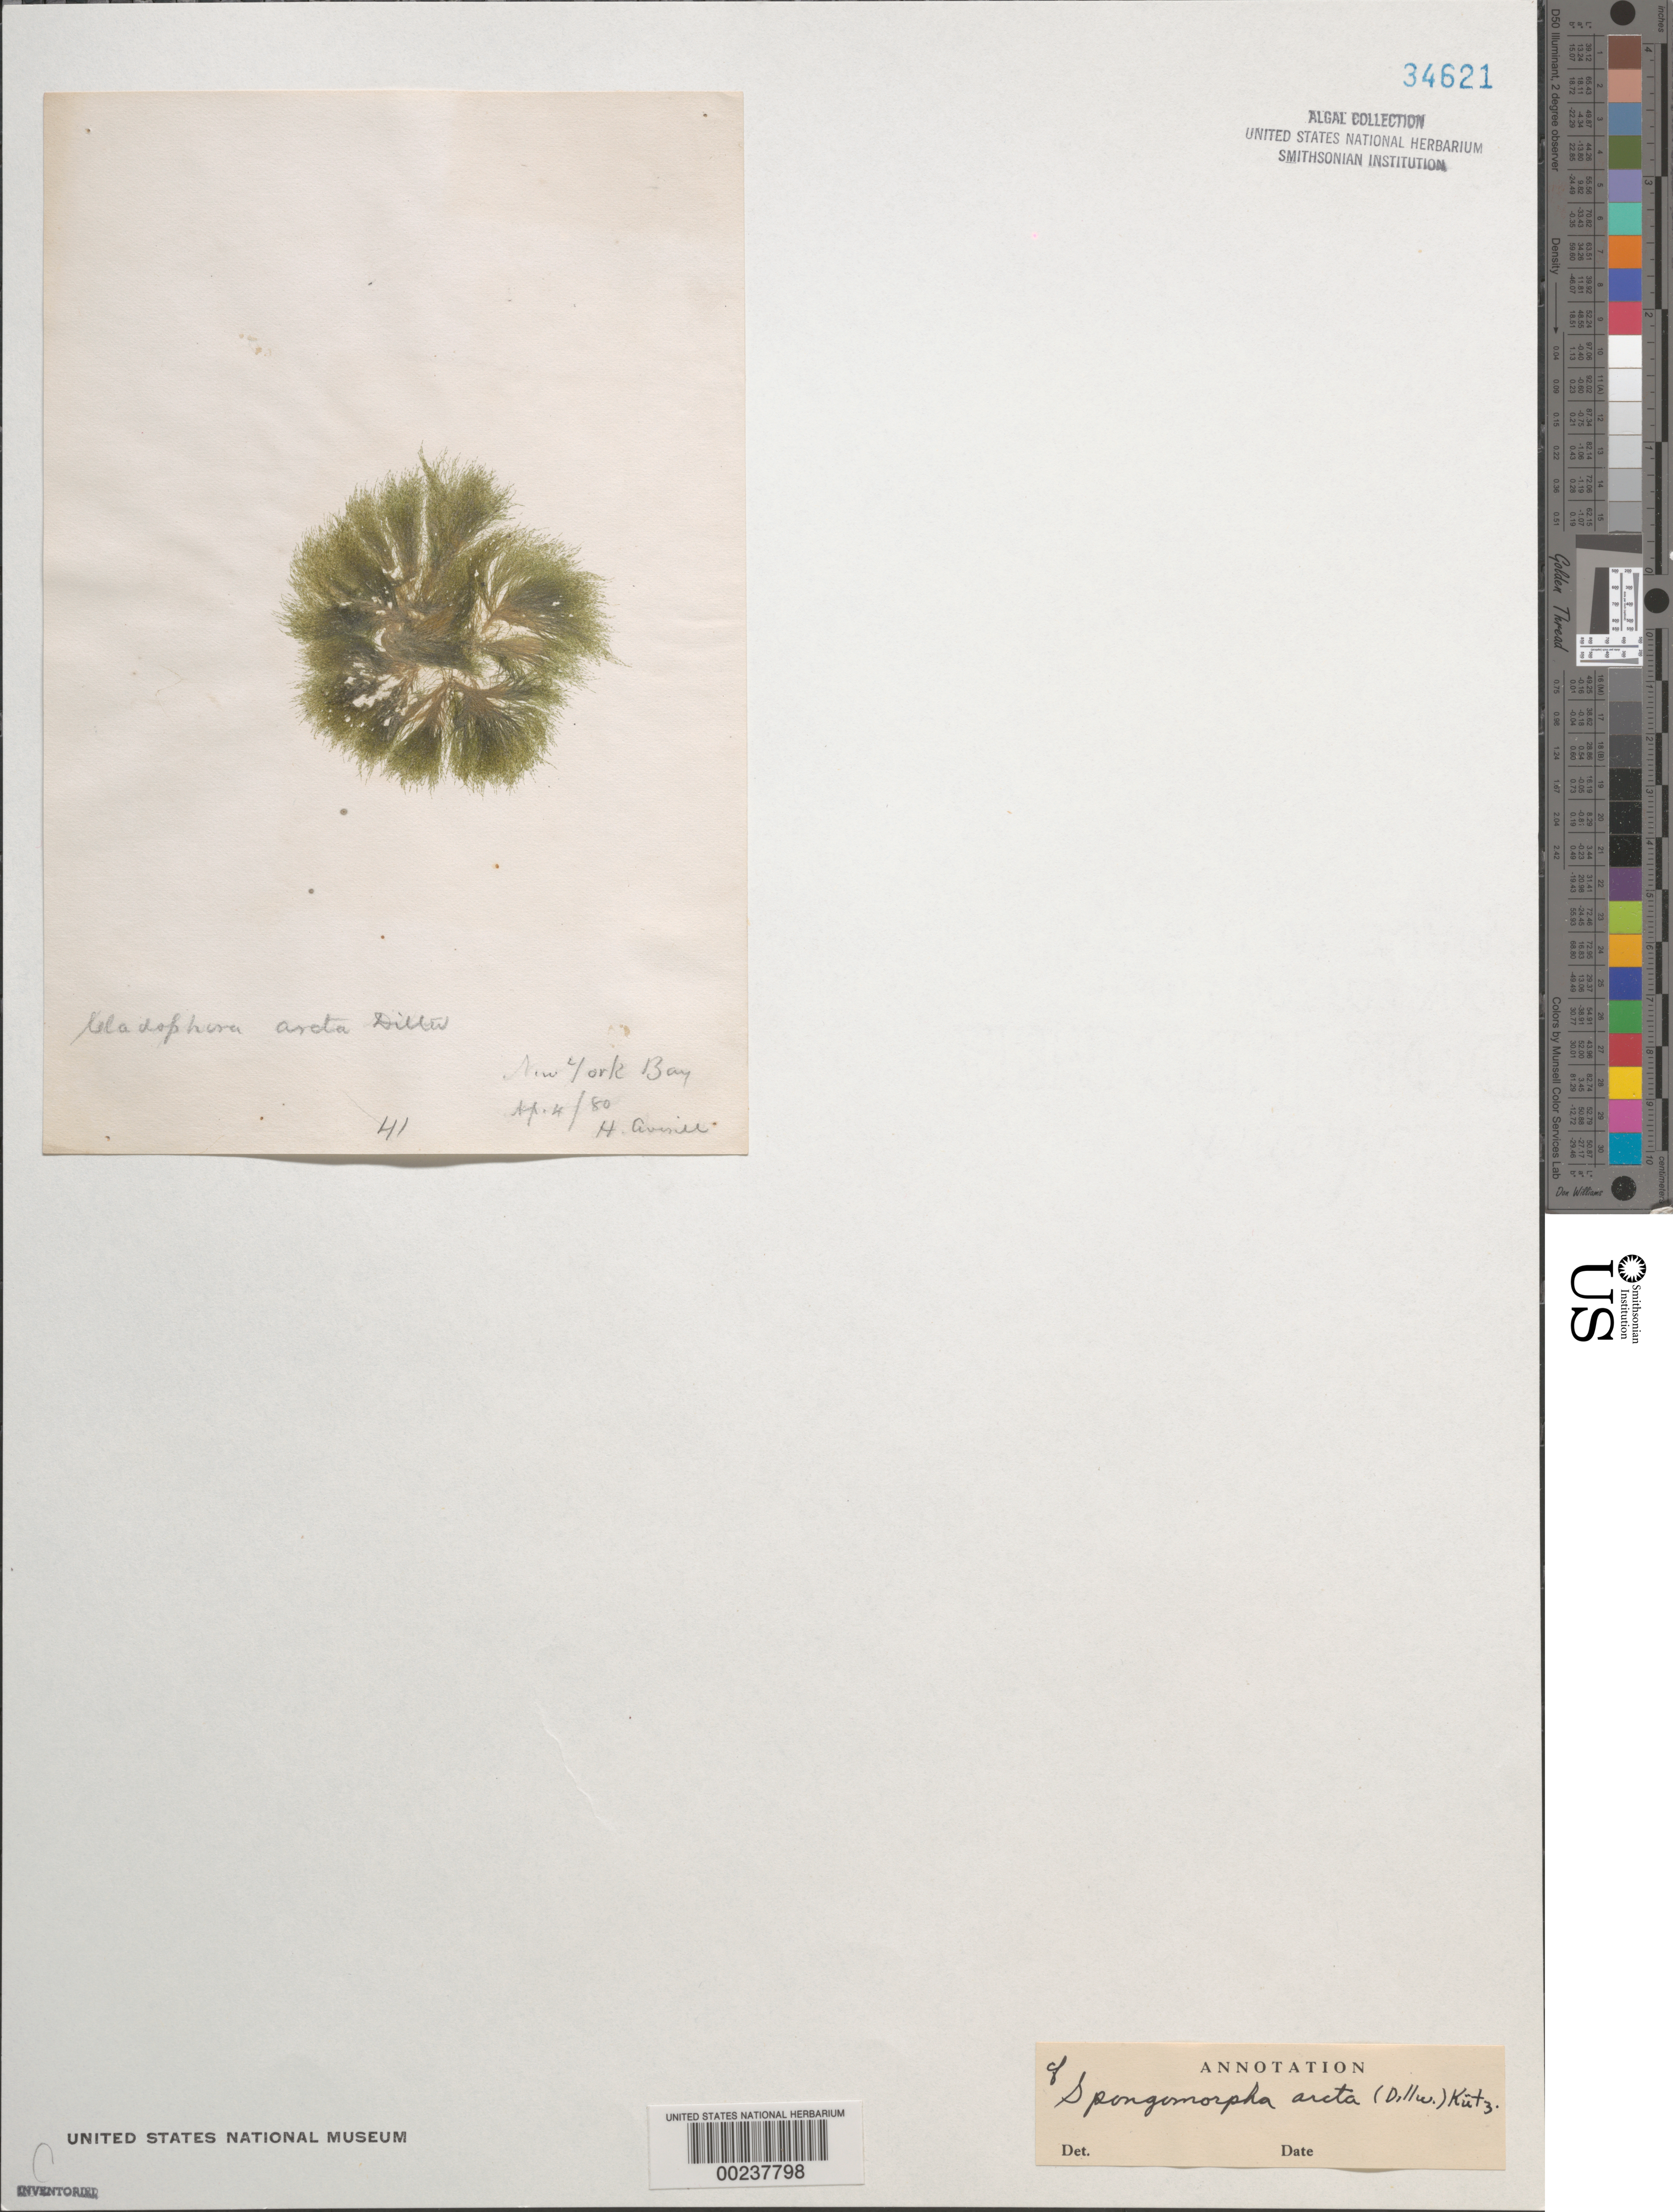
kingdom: Plantae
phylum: Chlorophyta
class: Ulvophyceae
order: Ulotrichales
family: Ulotrichaceae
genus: Acrosiphonia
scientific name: Acrosiphonia arcta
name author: (Dillwyn) Gain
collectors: H. Averill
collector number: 41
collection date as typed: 04 Apr 1880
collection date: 1880-04-04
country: United States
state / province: New York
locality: New York Bay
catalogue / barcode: US 34621